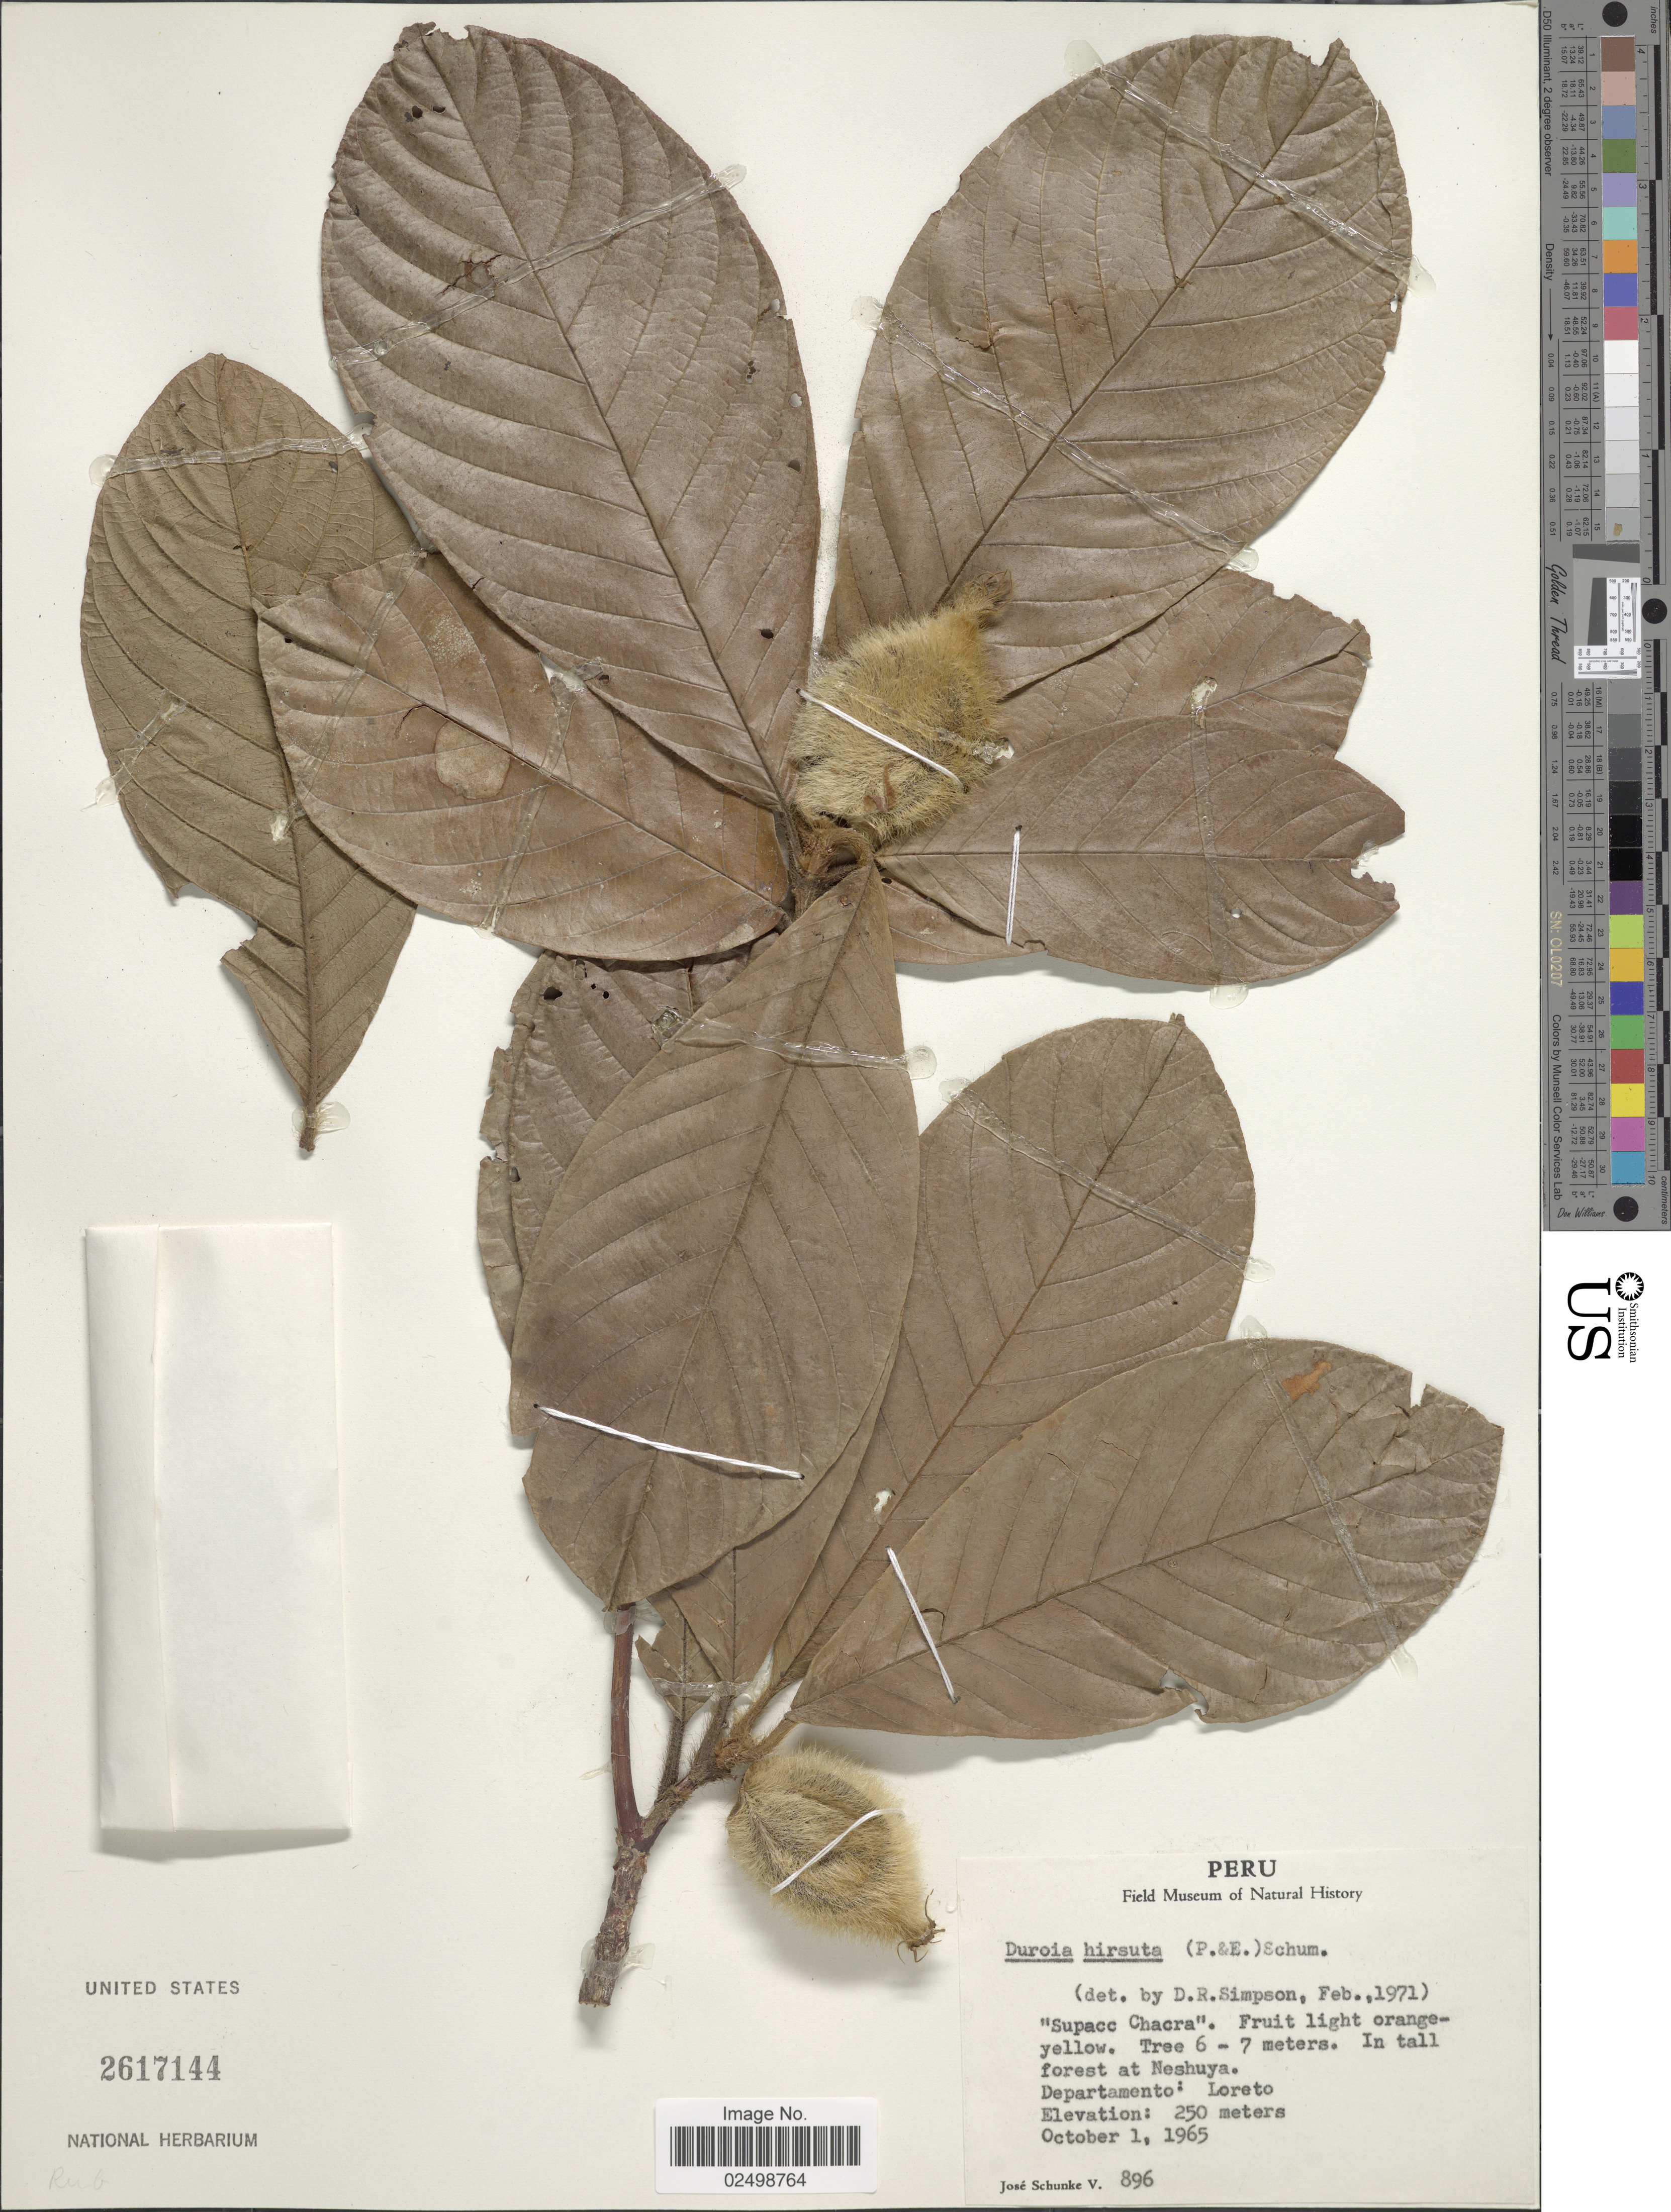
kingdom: Plantae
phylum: Tracheophyta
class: Magnoliopsida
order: Gentianales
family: Rubiaceae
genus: Duroia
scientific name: Duroia hirsuta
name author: (Poepp.) K. Schum.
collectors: J. Schunke Vigo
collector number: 896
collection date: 1965-10-01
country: Peru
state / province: Loreto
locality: Supacc Chacra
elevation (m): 250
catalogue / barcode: US 2617144